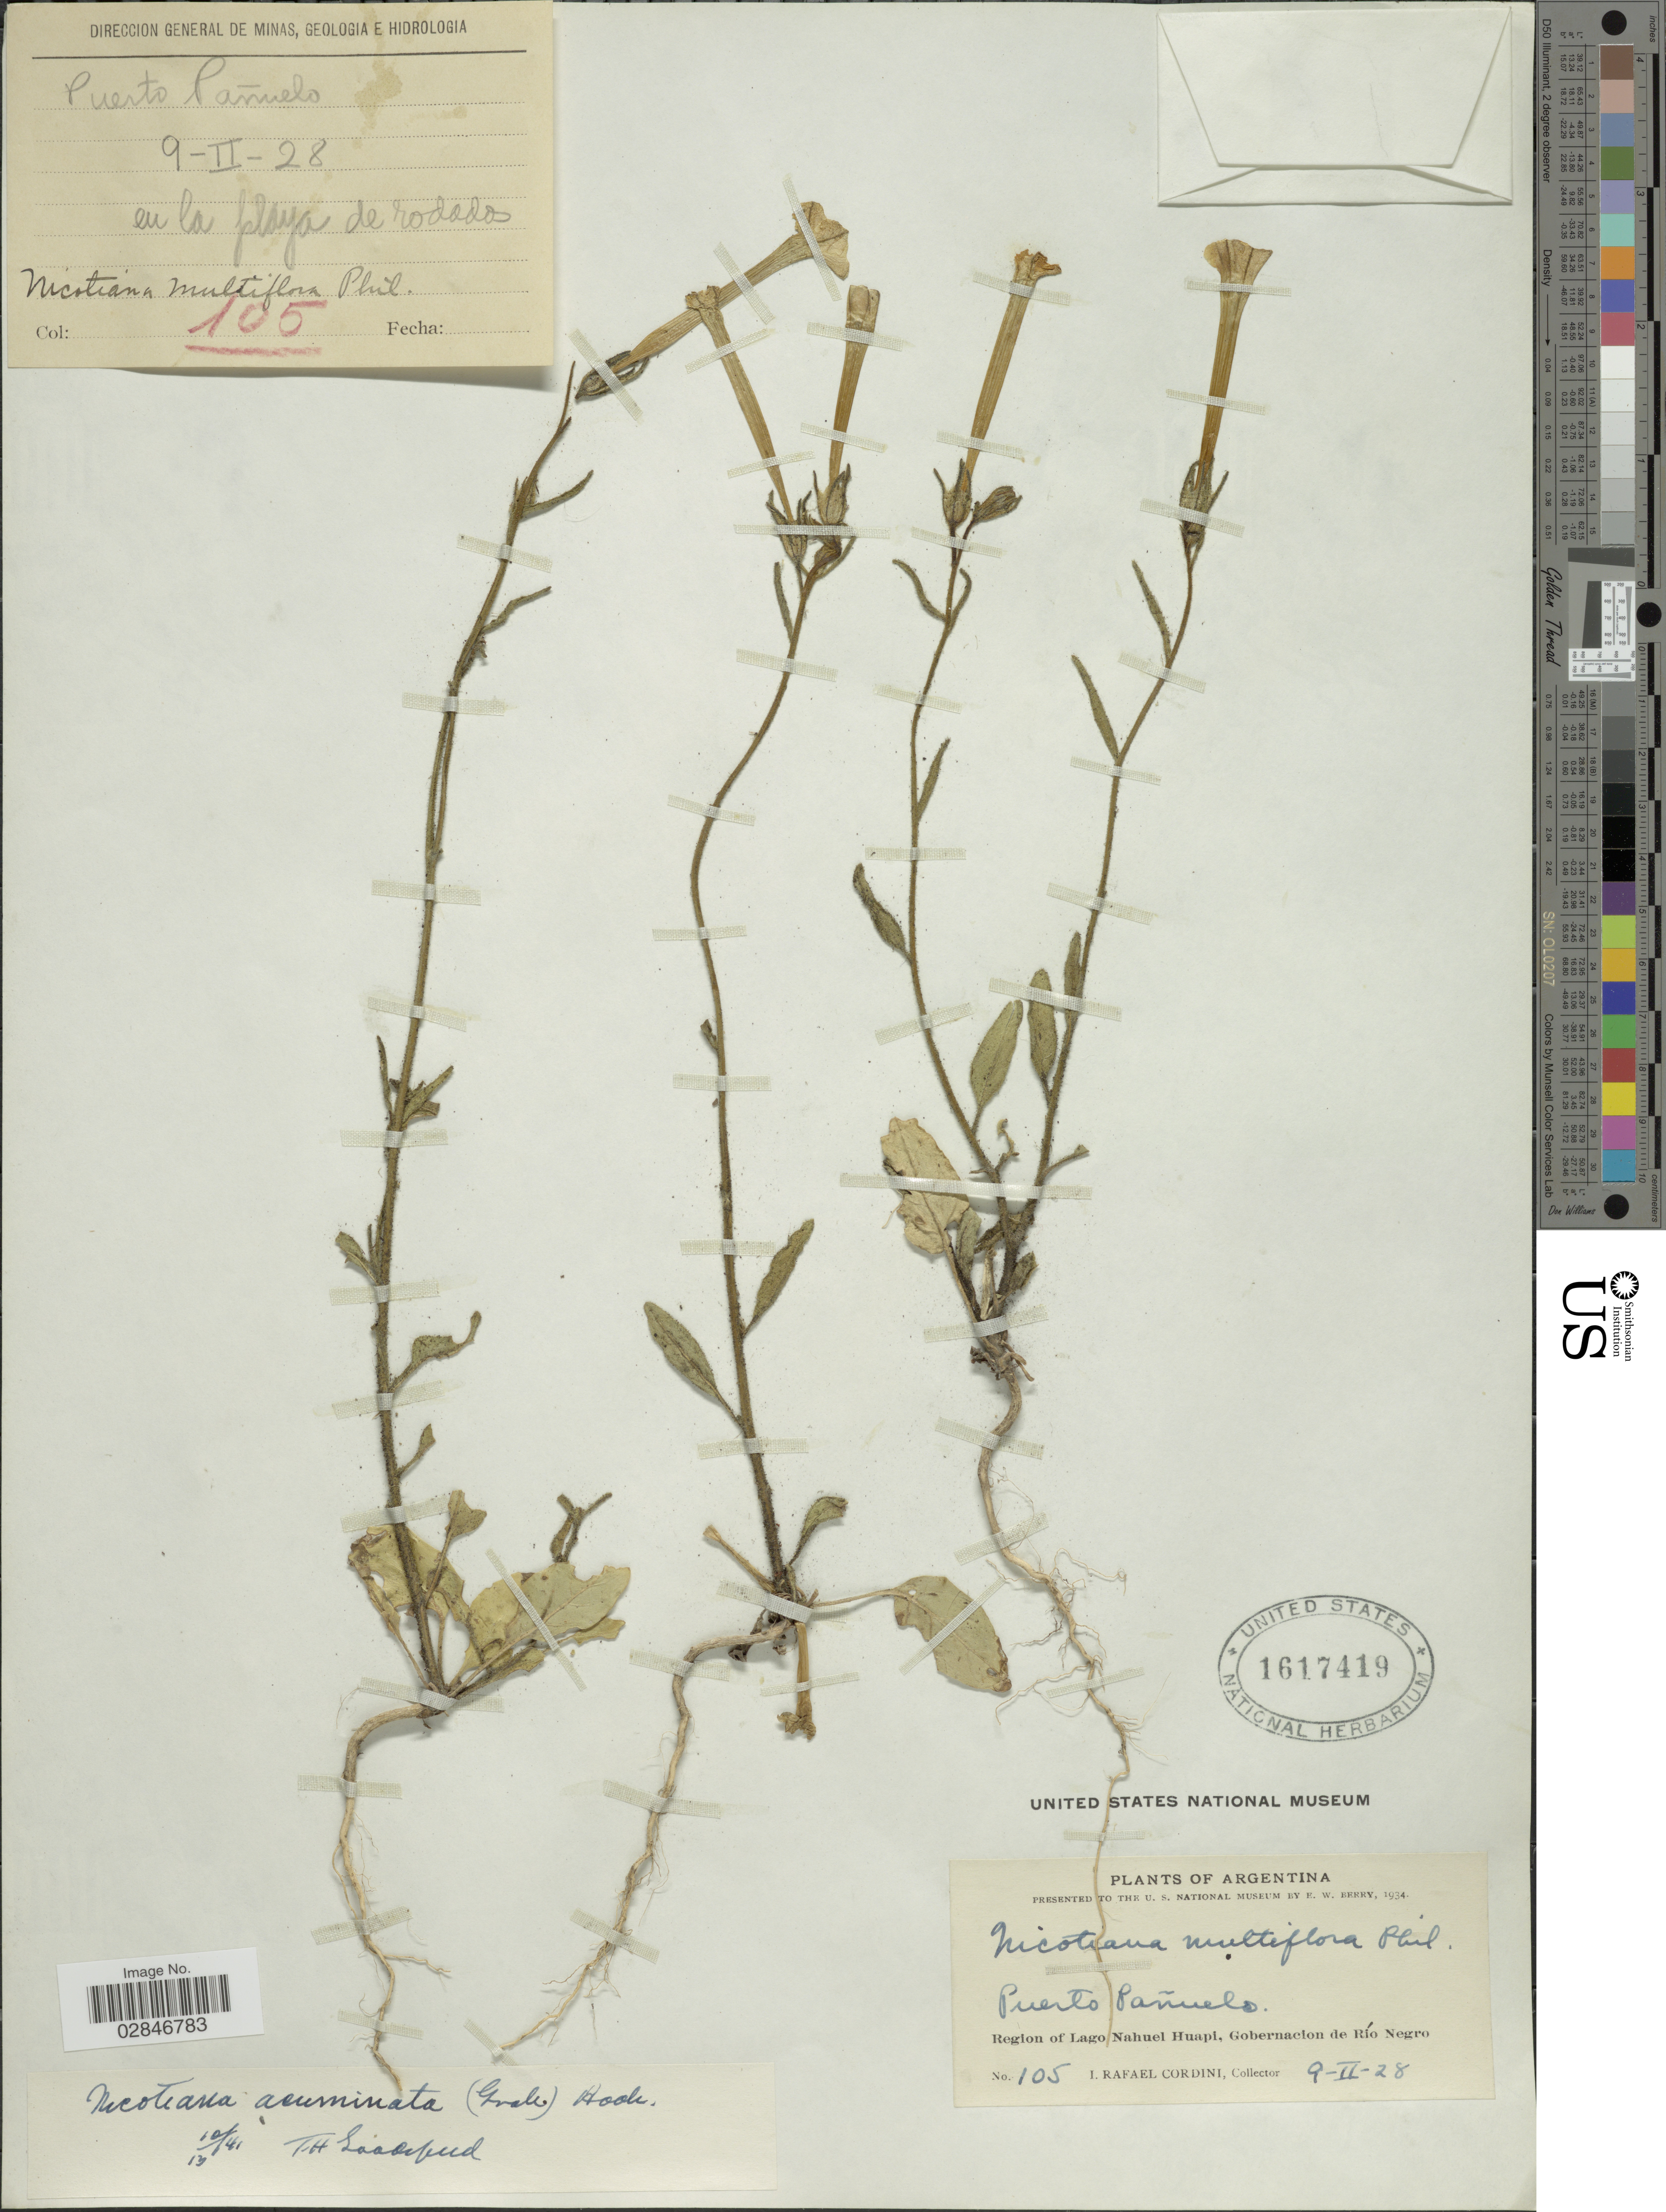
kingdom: Plantae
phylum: Tracheophyta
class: Magnoliopsida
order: Solanales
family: Solanaceae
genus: Nicotiana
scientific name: Nicotiana acuminata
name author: (Graham) Hook.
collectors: I. Cordini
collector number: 105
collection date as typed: Transcribed d/m/y: 9/2/28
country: Argentina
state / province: Rio Negro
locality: Puerto Pañuelo, Region of Lago Nahuel Huapi, Gobernacion de Río Negro.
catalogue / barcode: US 1617419